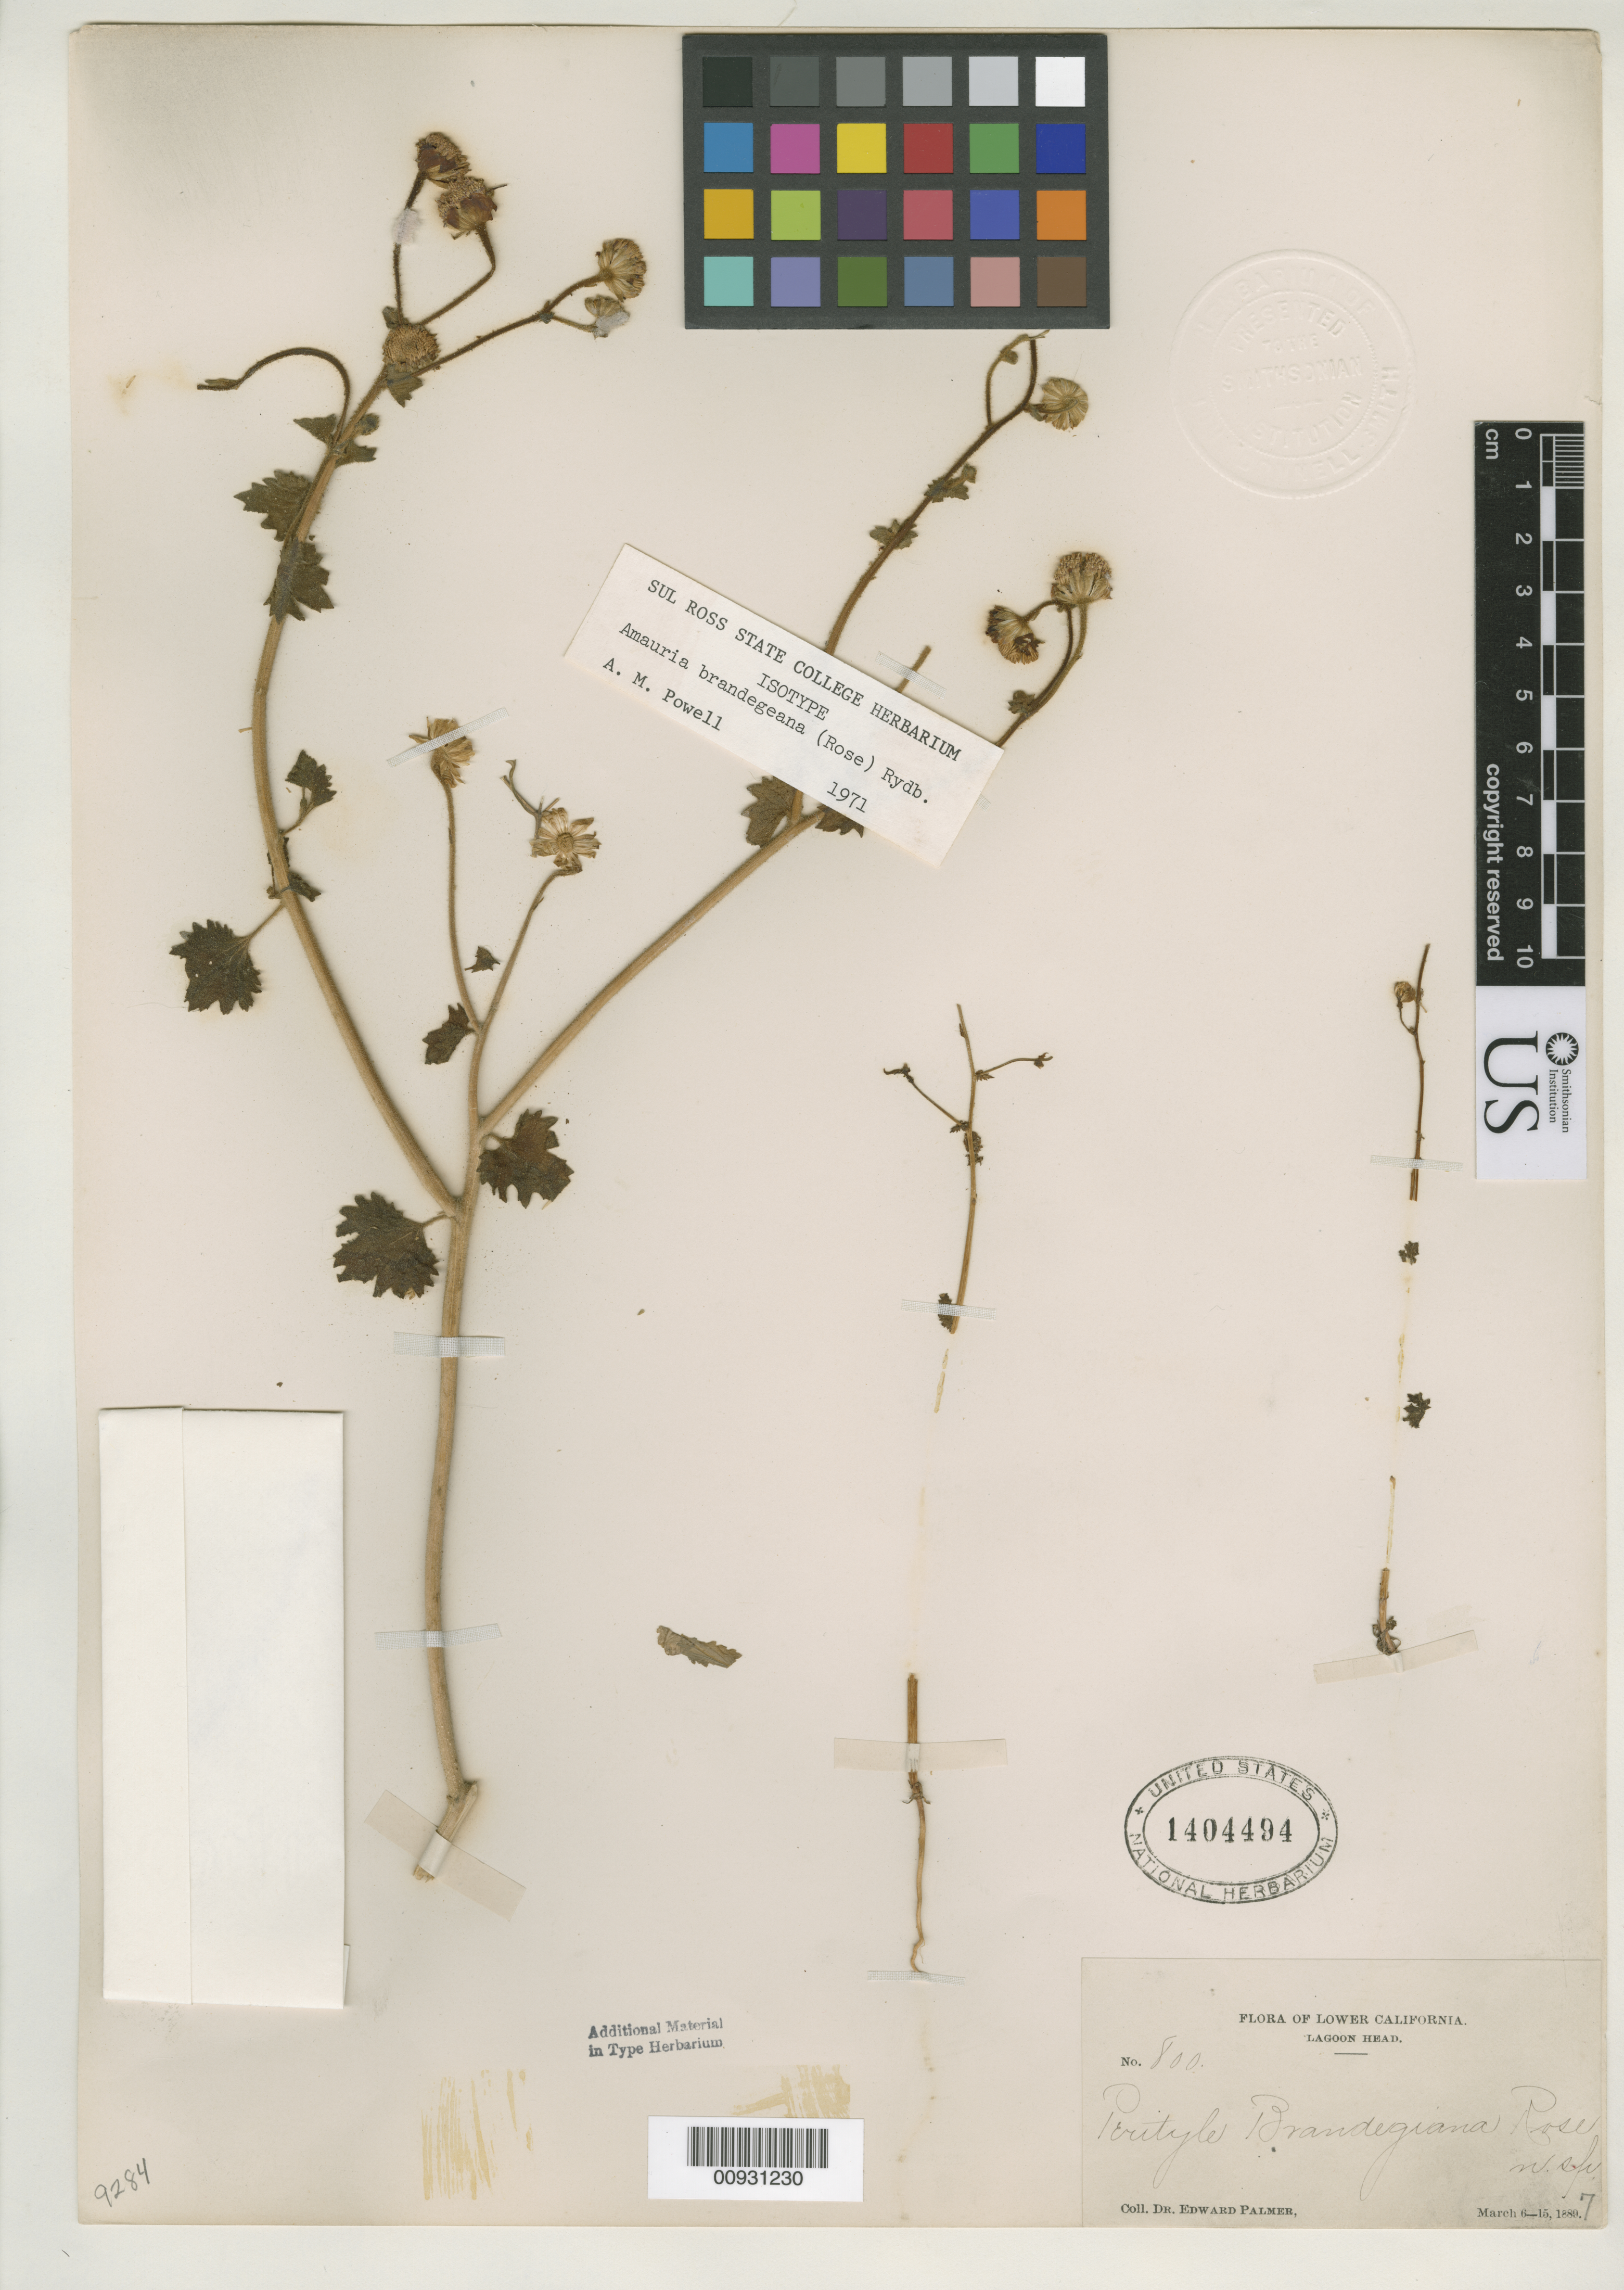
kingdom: Plantae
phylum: Tracheophyta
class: Magnoliopsida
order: Asterales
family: Asteraceae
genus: Perityle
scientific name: Perityle brandegeana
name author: Rose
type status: Isotype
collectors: E. Palmer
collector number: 800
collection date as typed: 06 Mar 1889 to 15 Mar 1889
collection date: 1889-03-06/1889-03-15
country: Mexico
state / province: Baja California Norte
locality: Lagoon Head.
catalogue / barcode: US 1404494